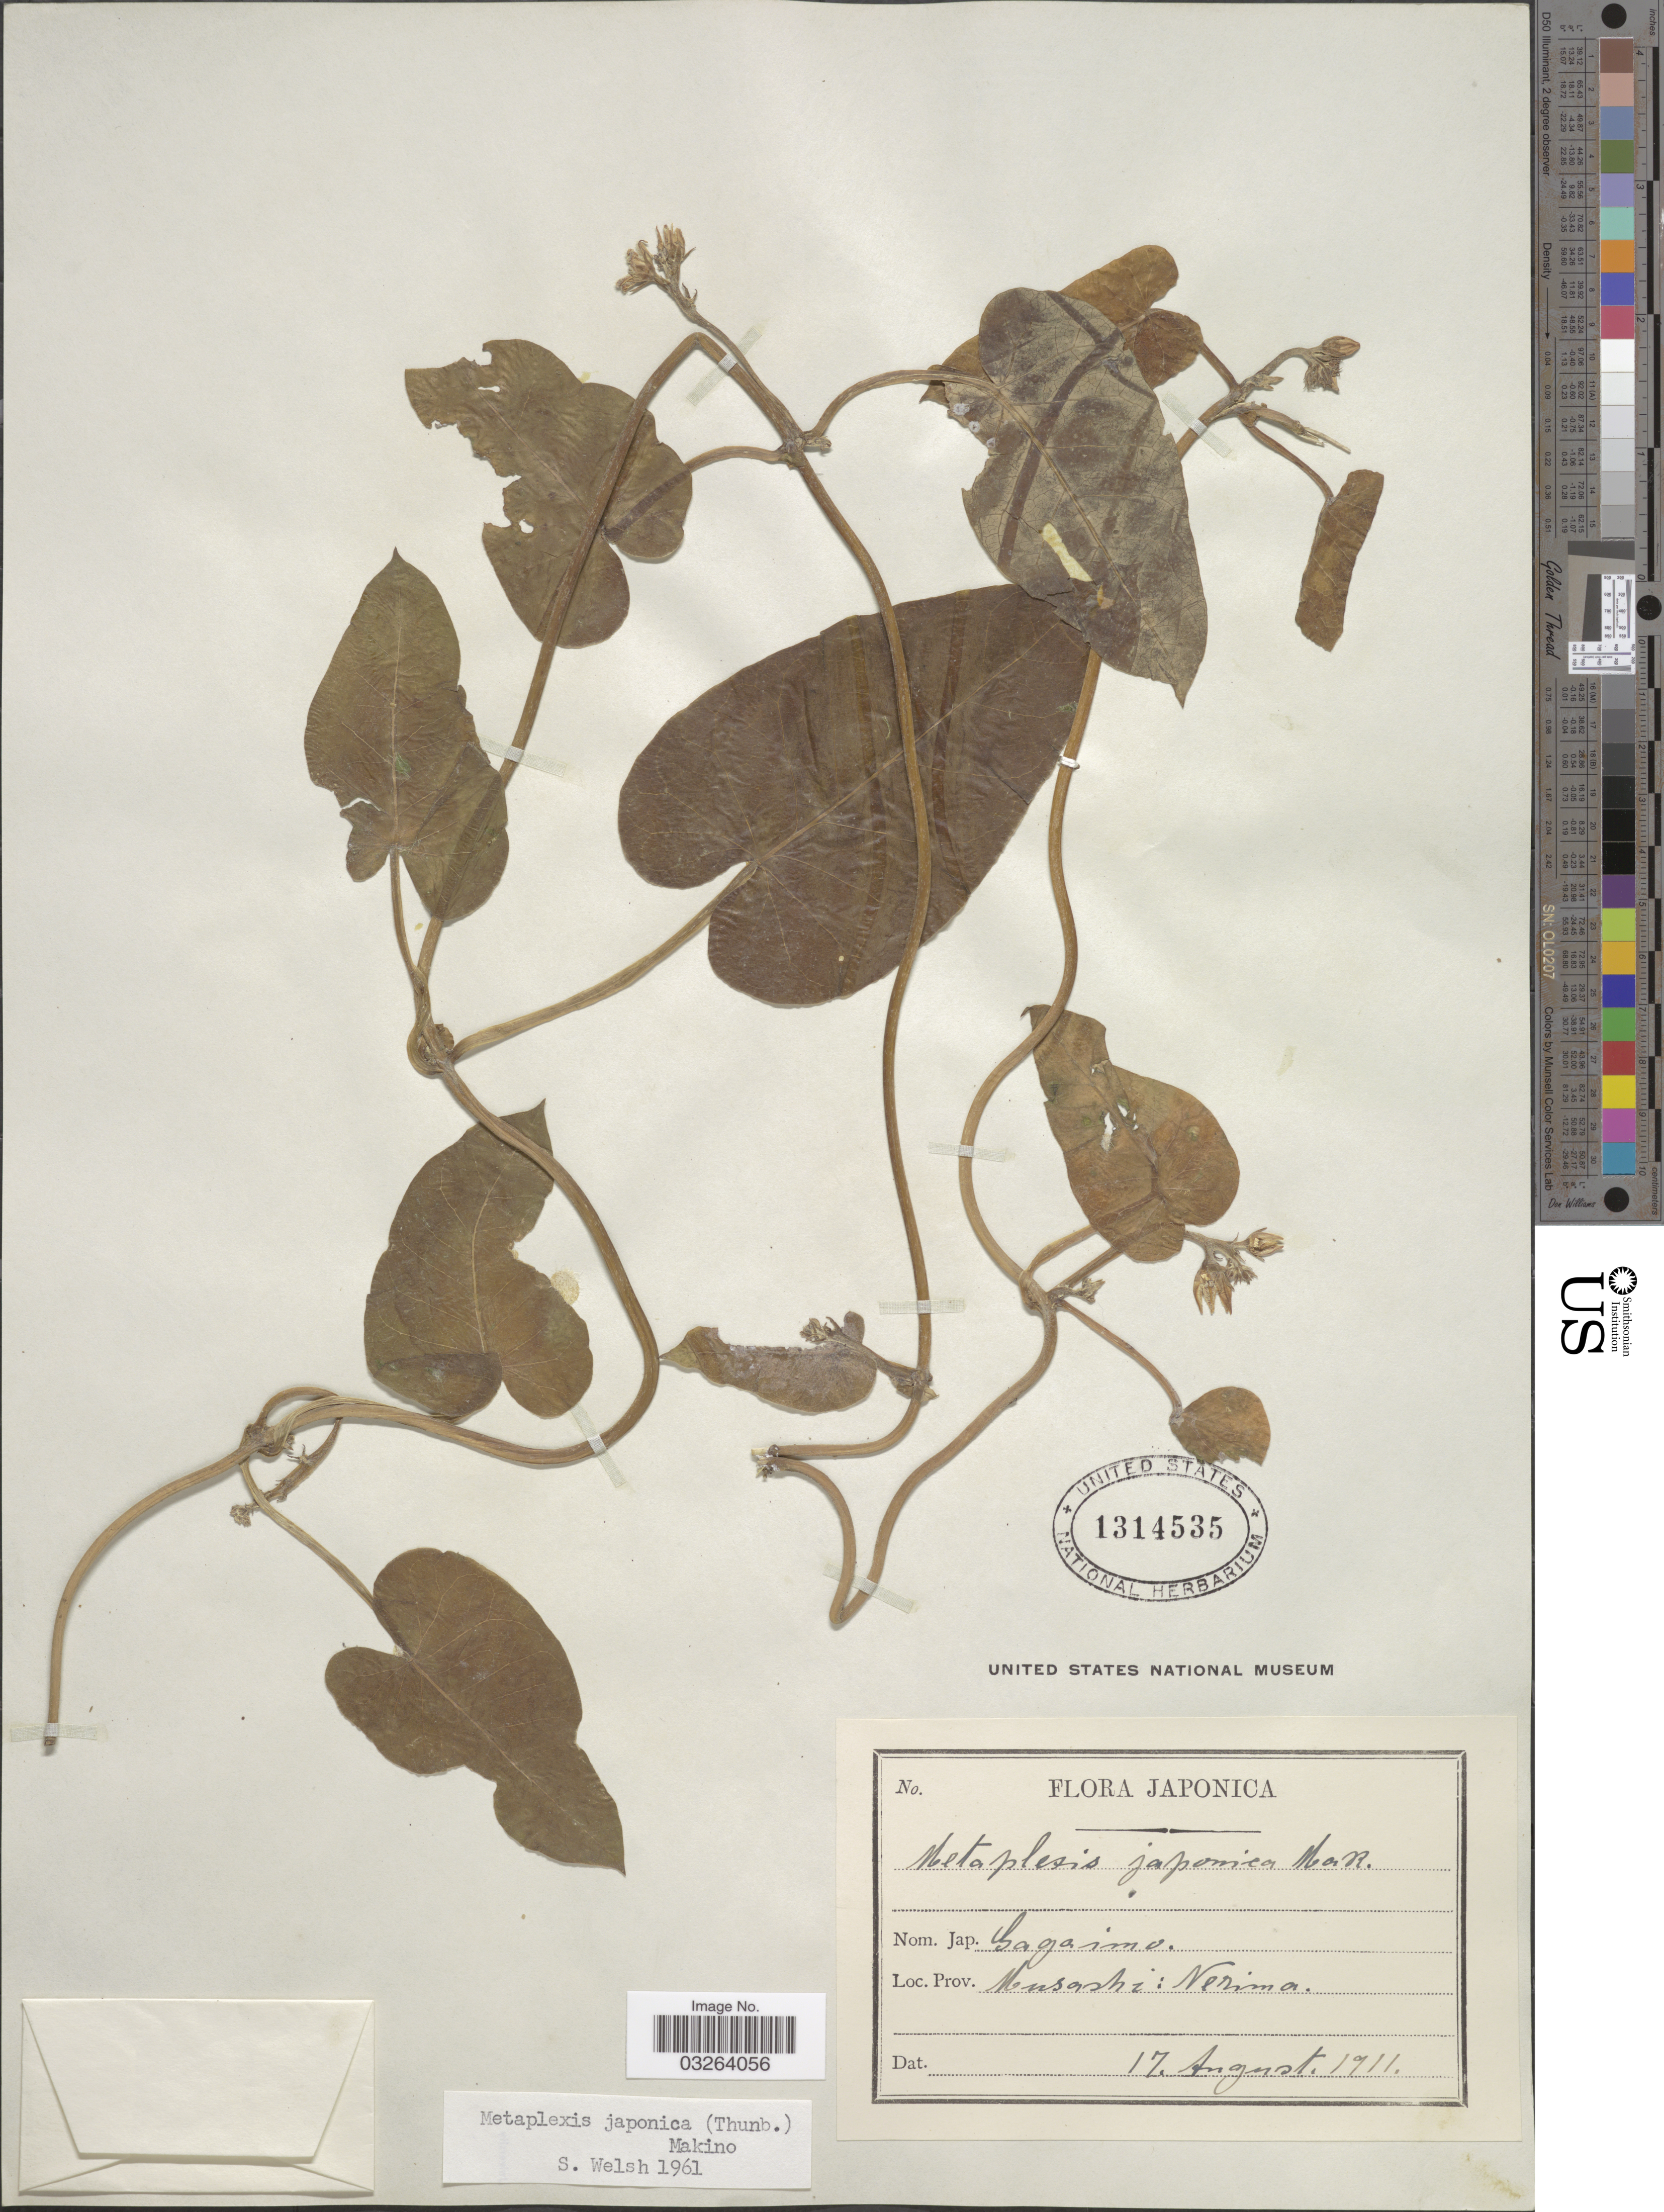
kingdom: Plantae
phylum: Tracheophyta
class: Magnoliopsida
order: Gentianales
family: Apocynaceae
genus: Metaplexis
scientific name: Metaplexis japonica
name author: (Thunb.) Makino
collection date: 1911-08-17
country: Japan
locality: Japonica. Musashi: Nerima.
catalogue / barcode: US 1314535